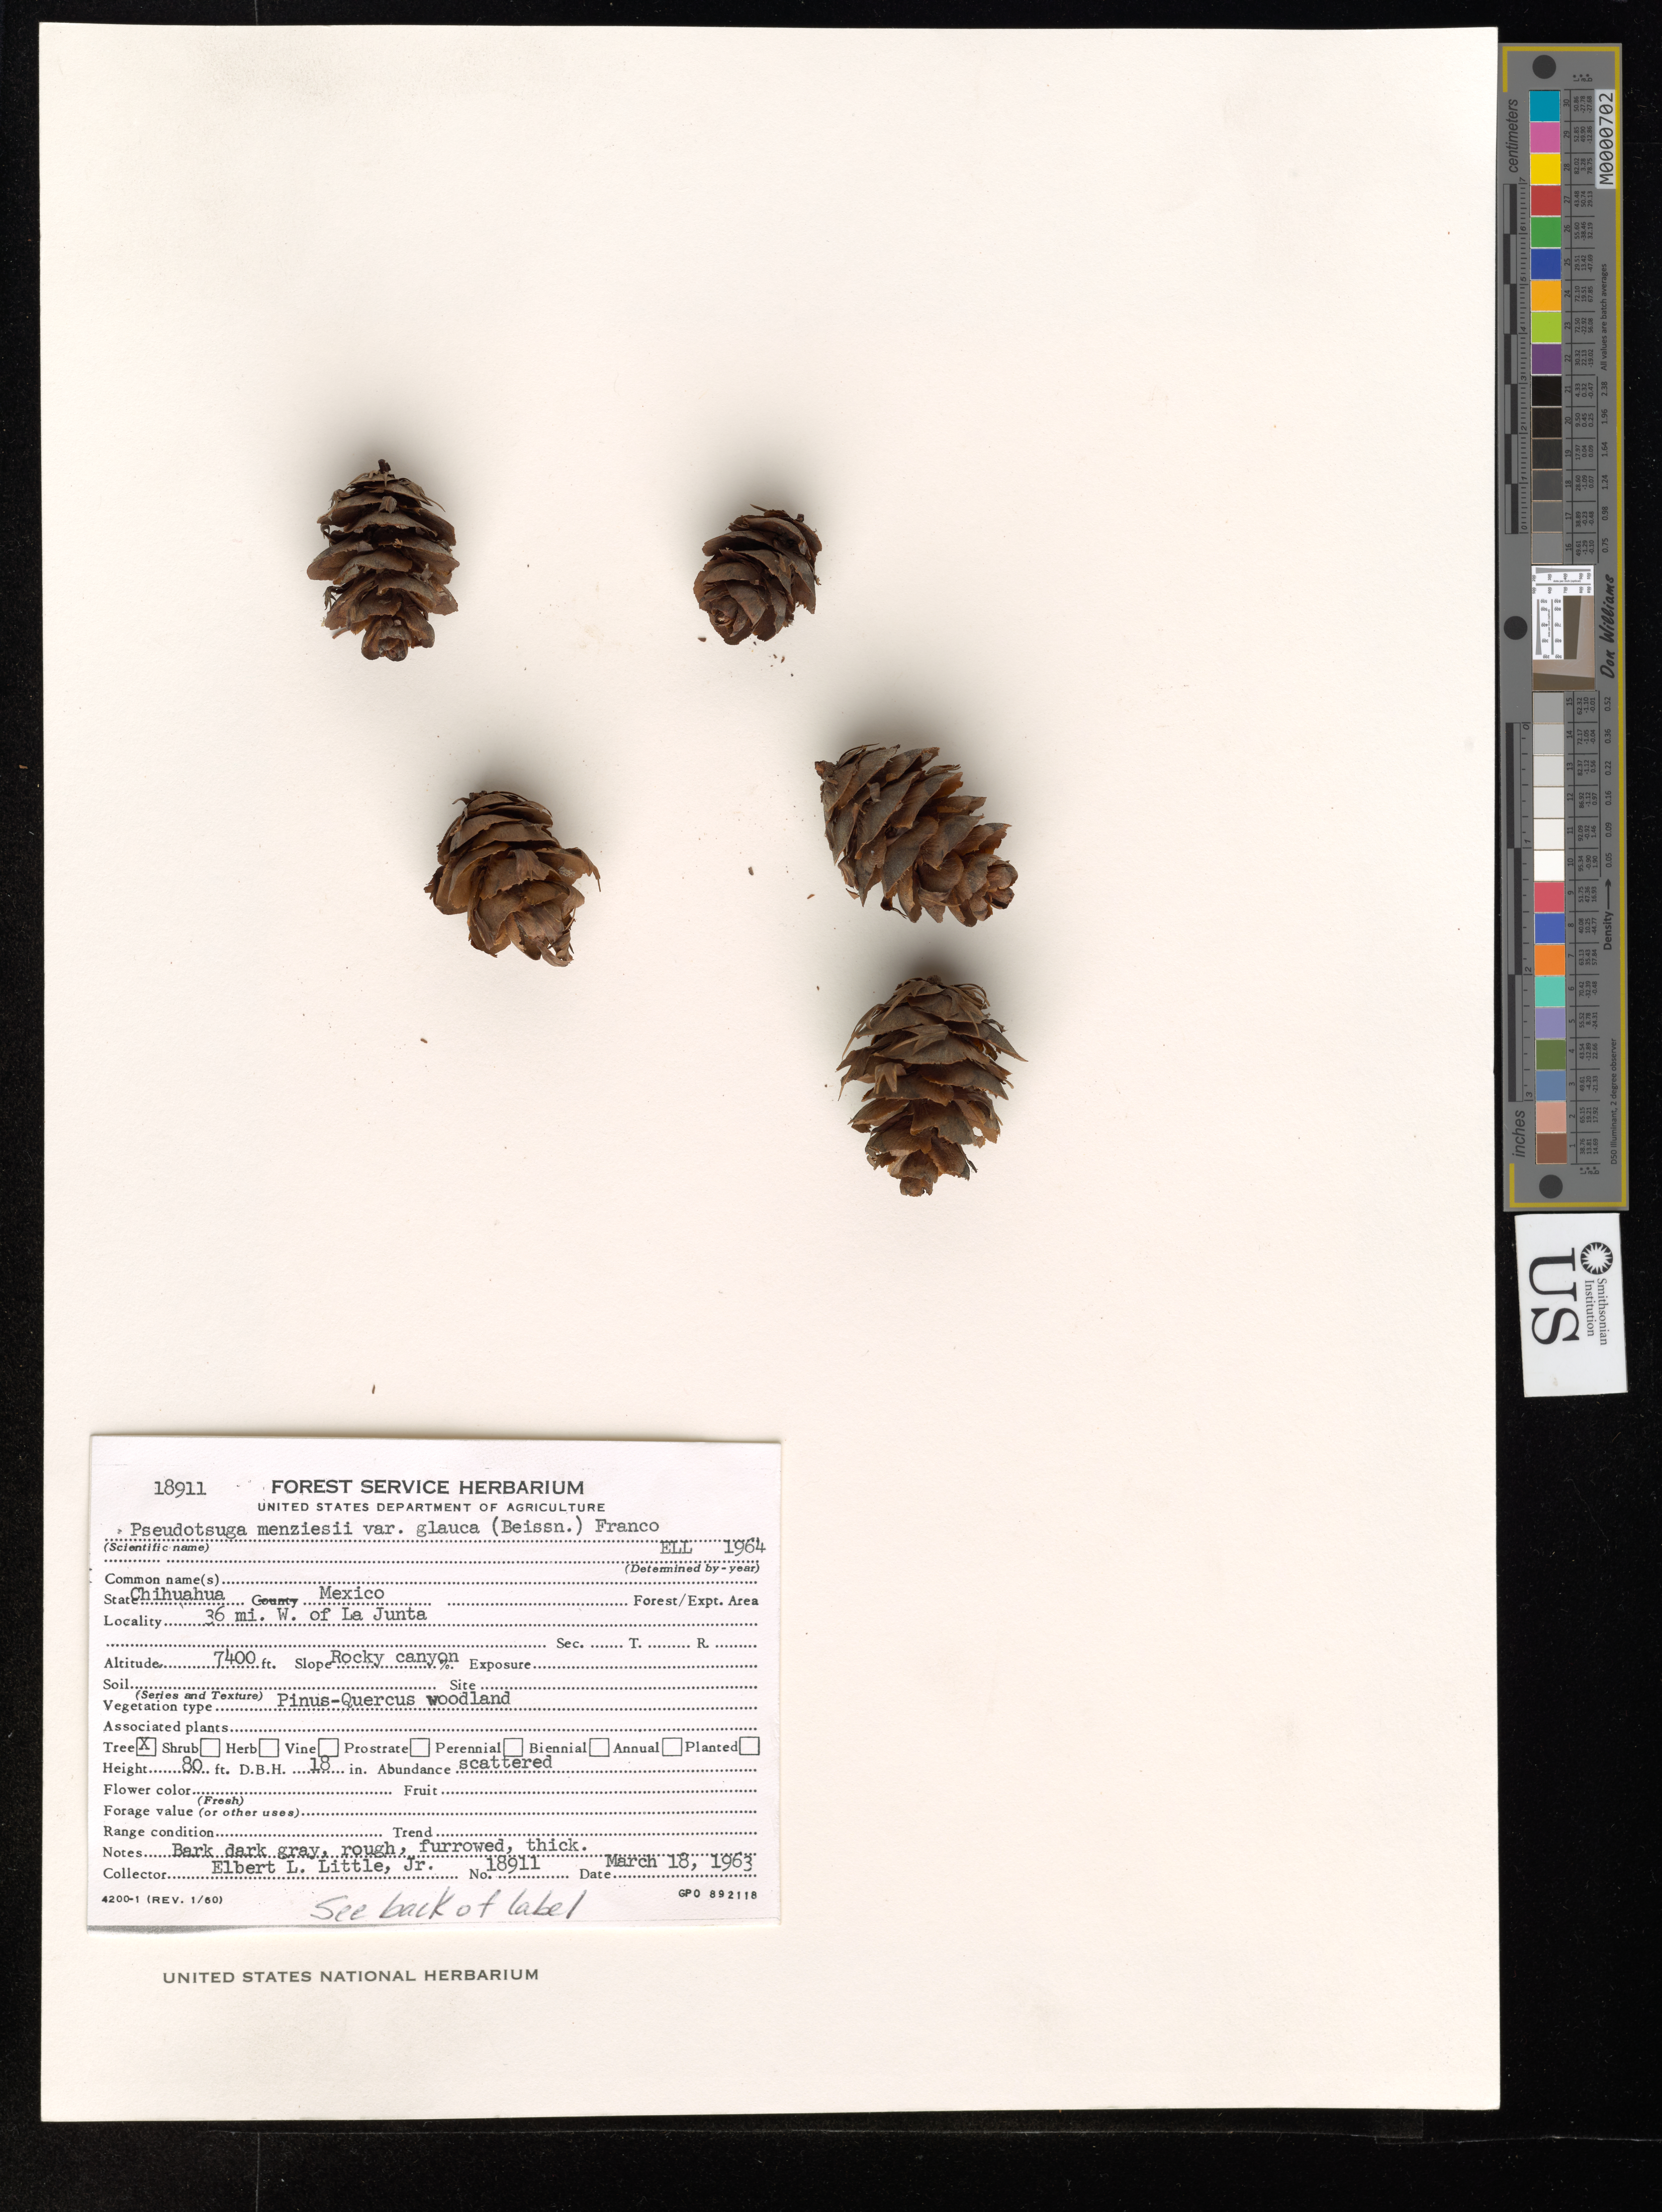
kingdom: Plantae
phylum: Tracheophyta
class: Pinopsida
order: Pinales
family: Pinaceae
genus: Pseudotsuga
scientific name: Pseudotsuga taxifolia var. glauca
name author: Sudw.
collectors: E. L. Little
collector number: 18911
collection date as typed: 18 Mar 1963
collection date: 1963-03-18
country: Mexico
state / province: Chihuahua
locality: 36 mi. W of La Junta, Chihuahua.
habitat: Rocky canyon. Pinus-Quercus woodland.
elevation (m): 2256